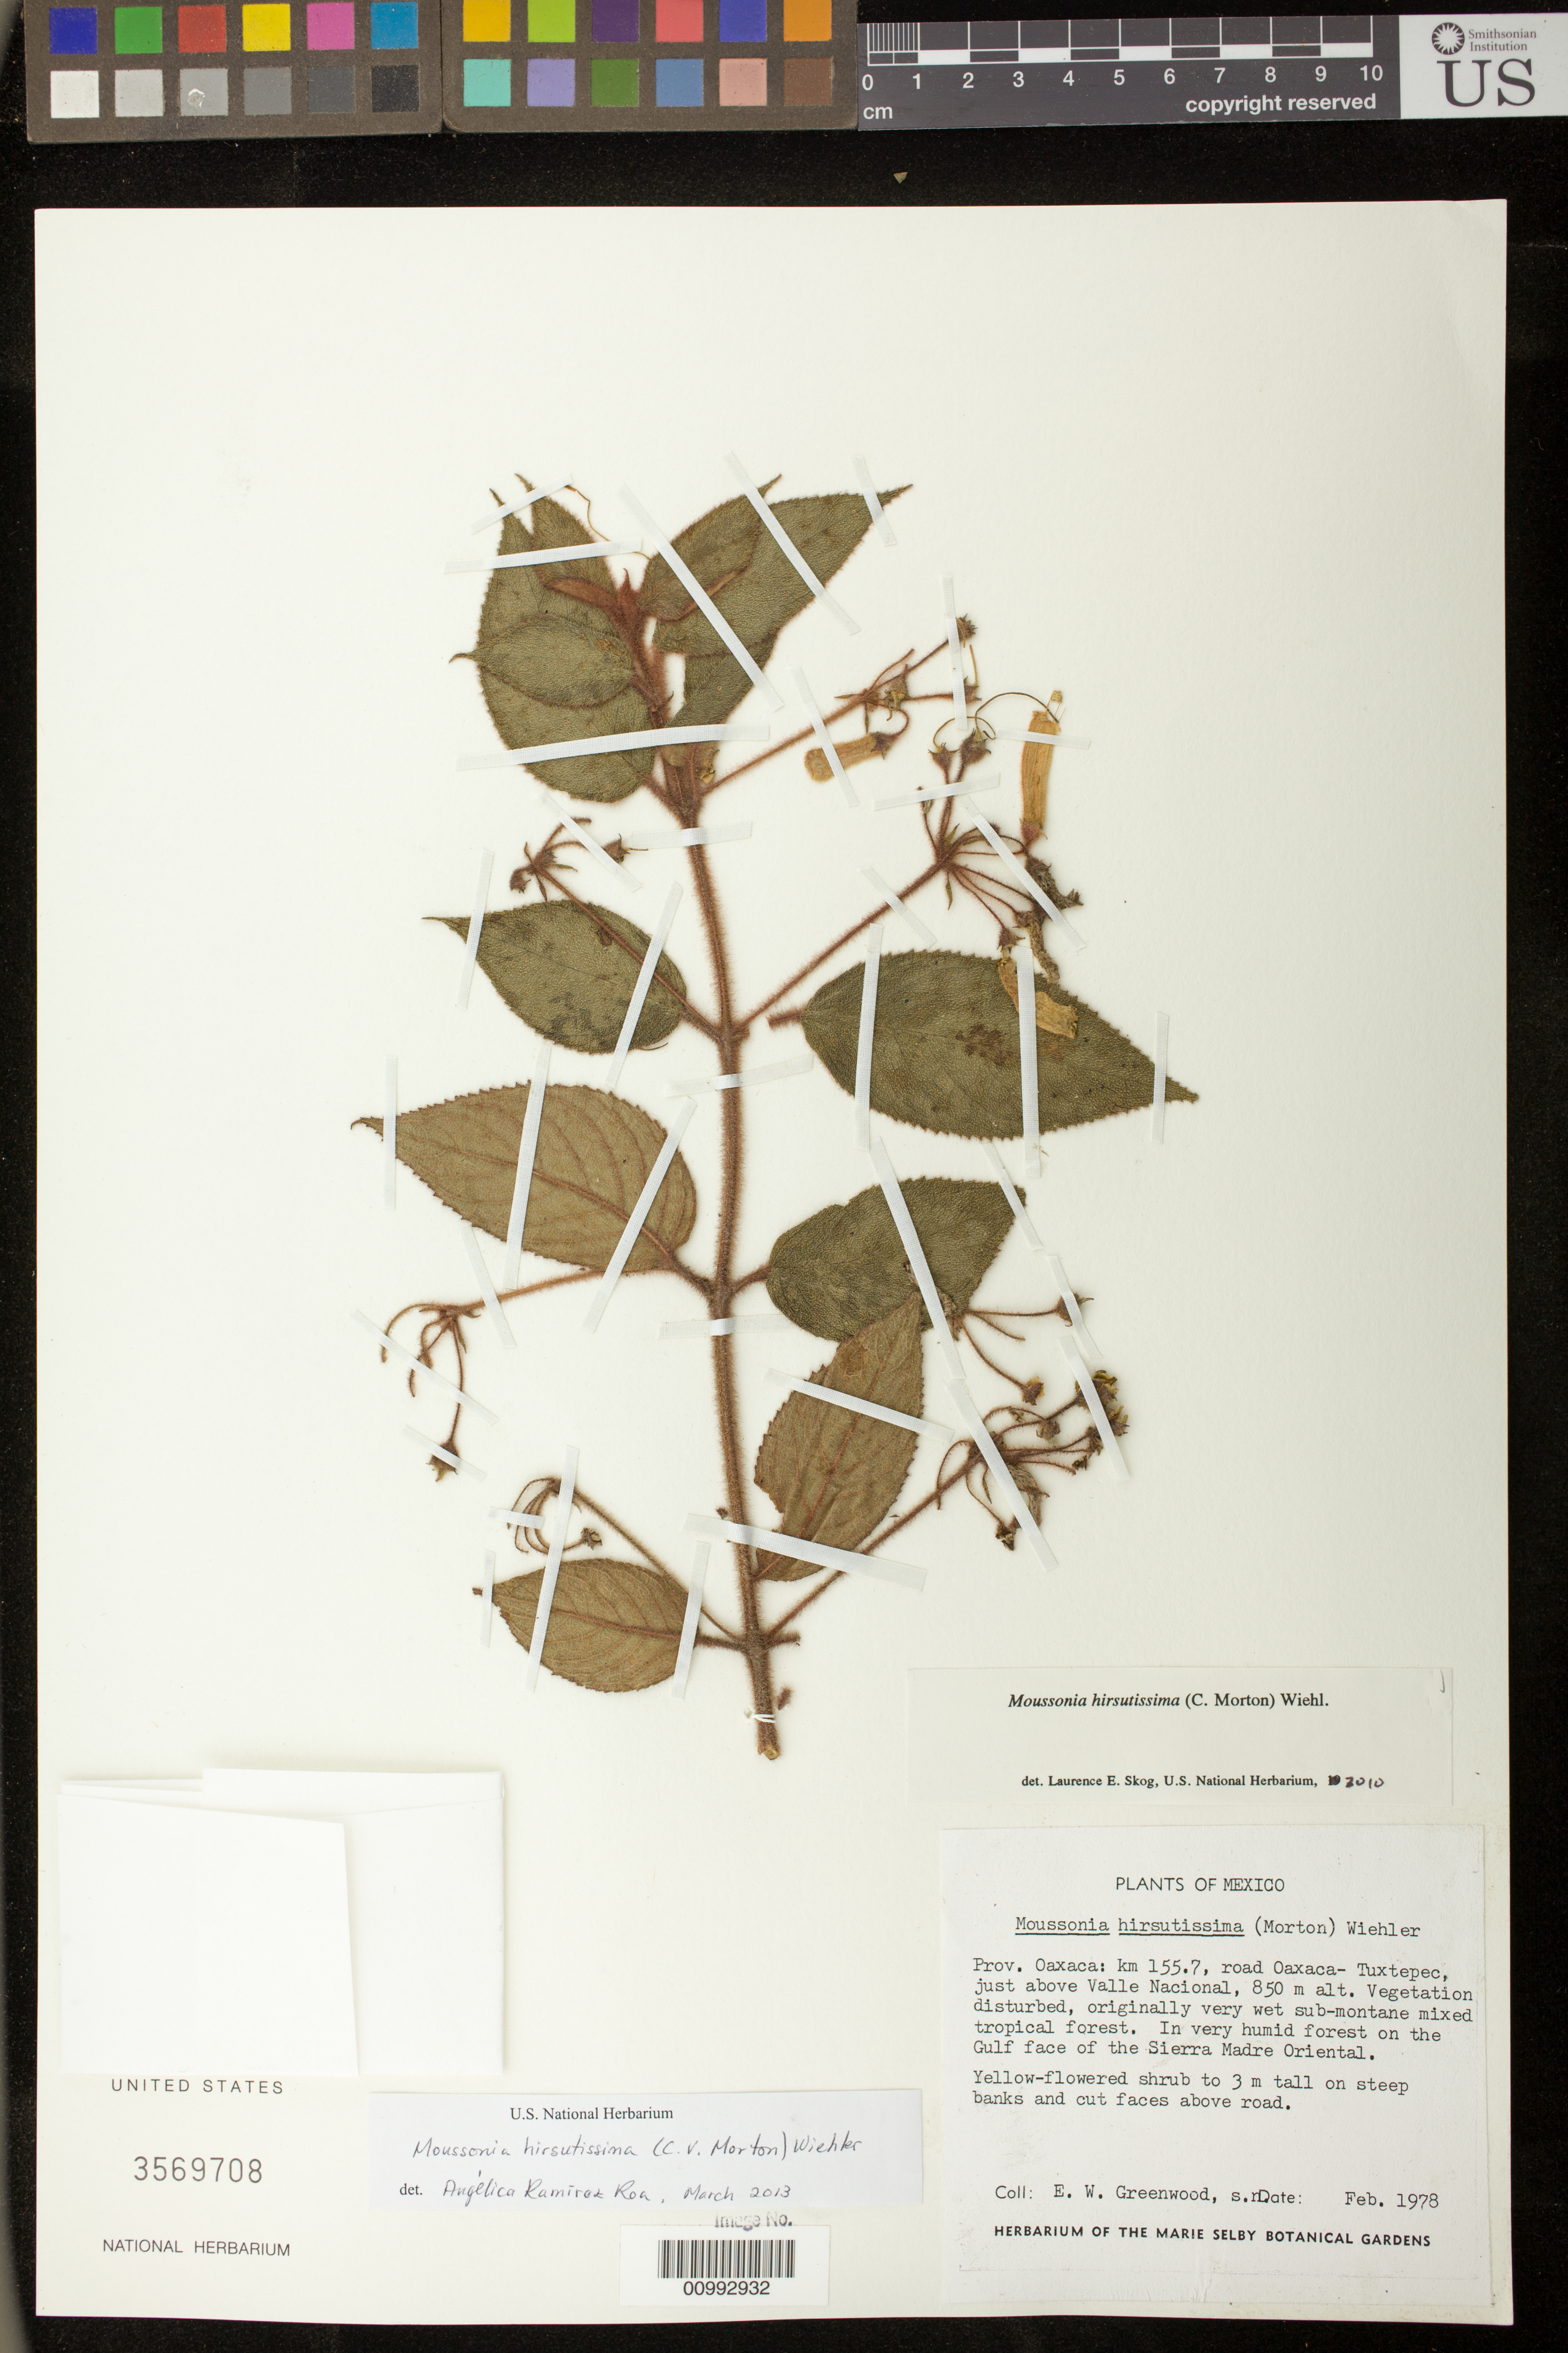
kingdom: Plantae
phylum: Tracheophyta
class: Magnoliopsida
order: Lamiales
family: Gesneriaceae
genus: Moussonia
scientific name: Moussonia hirsutissima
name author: (C.V. Morton) Wiehler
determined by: Ramírez-Roa, A.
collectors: E. Greenwood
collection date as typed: Feb 1978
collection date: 1978-02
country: Mexico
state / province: Oaxaca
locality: Prov. Oaxaca: km 155.7, road Oaxaca-Tuxtepec, just above Valle Nacional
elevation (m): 850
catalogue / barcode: US 3569708